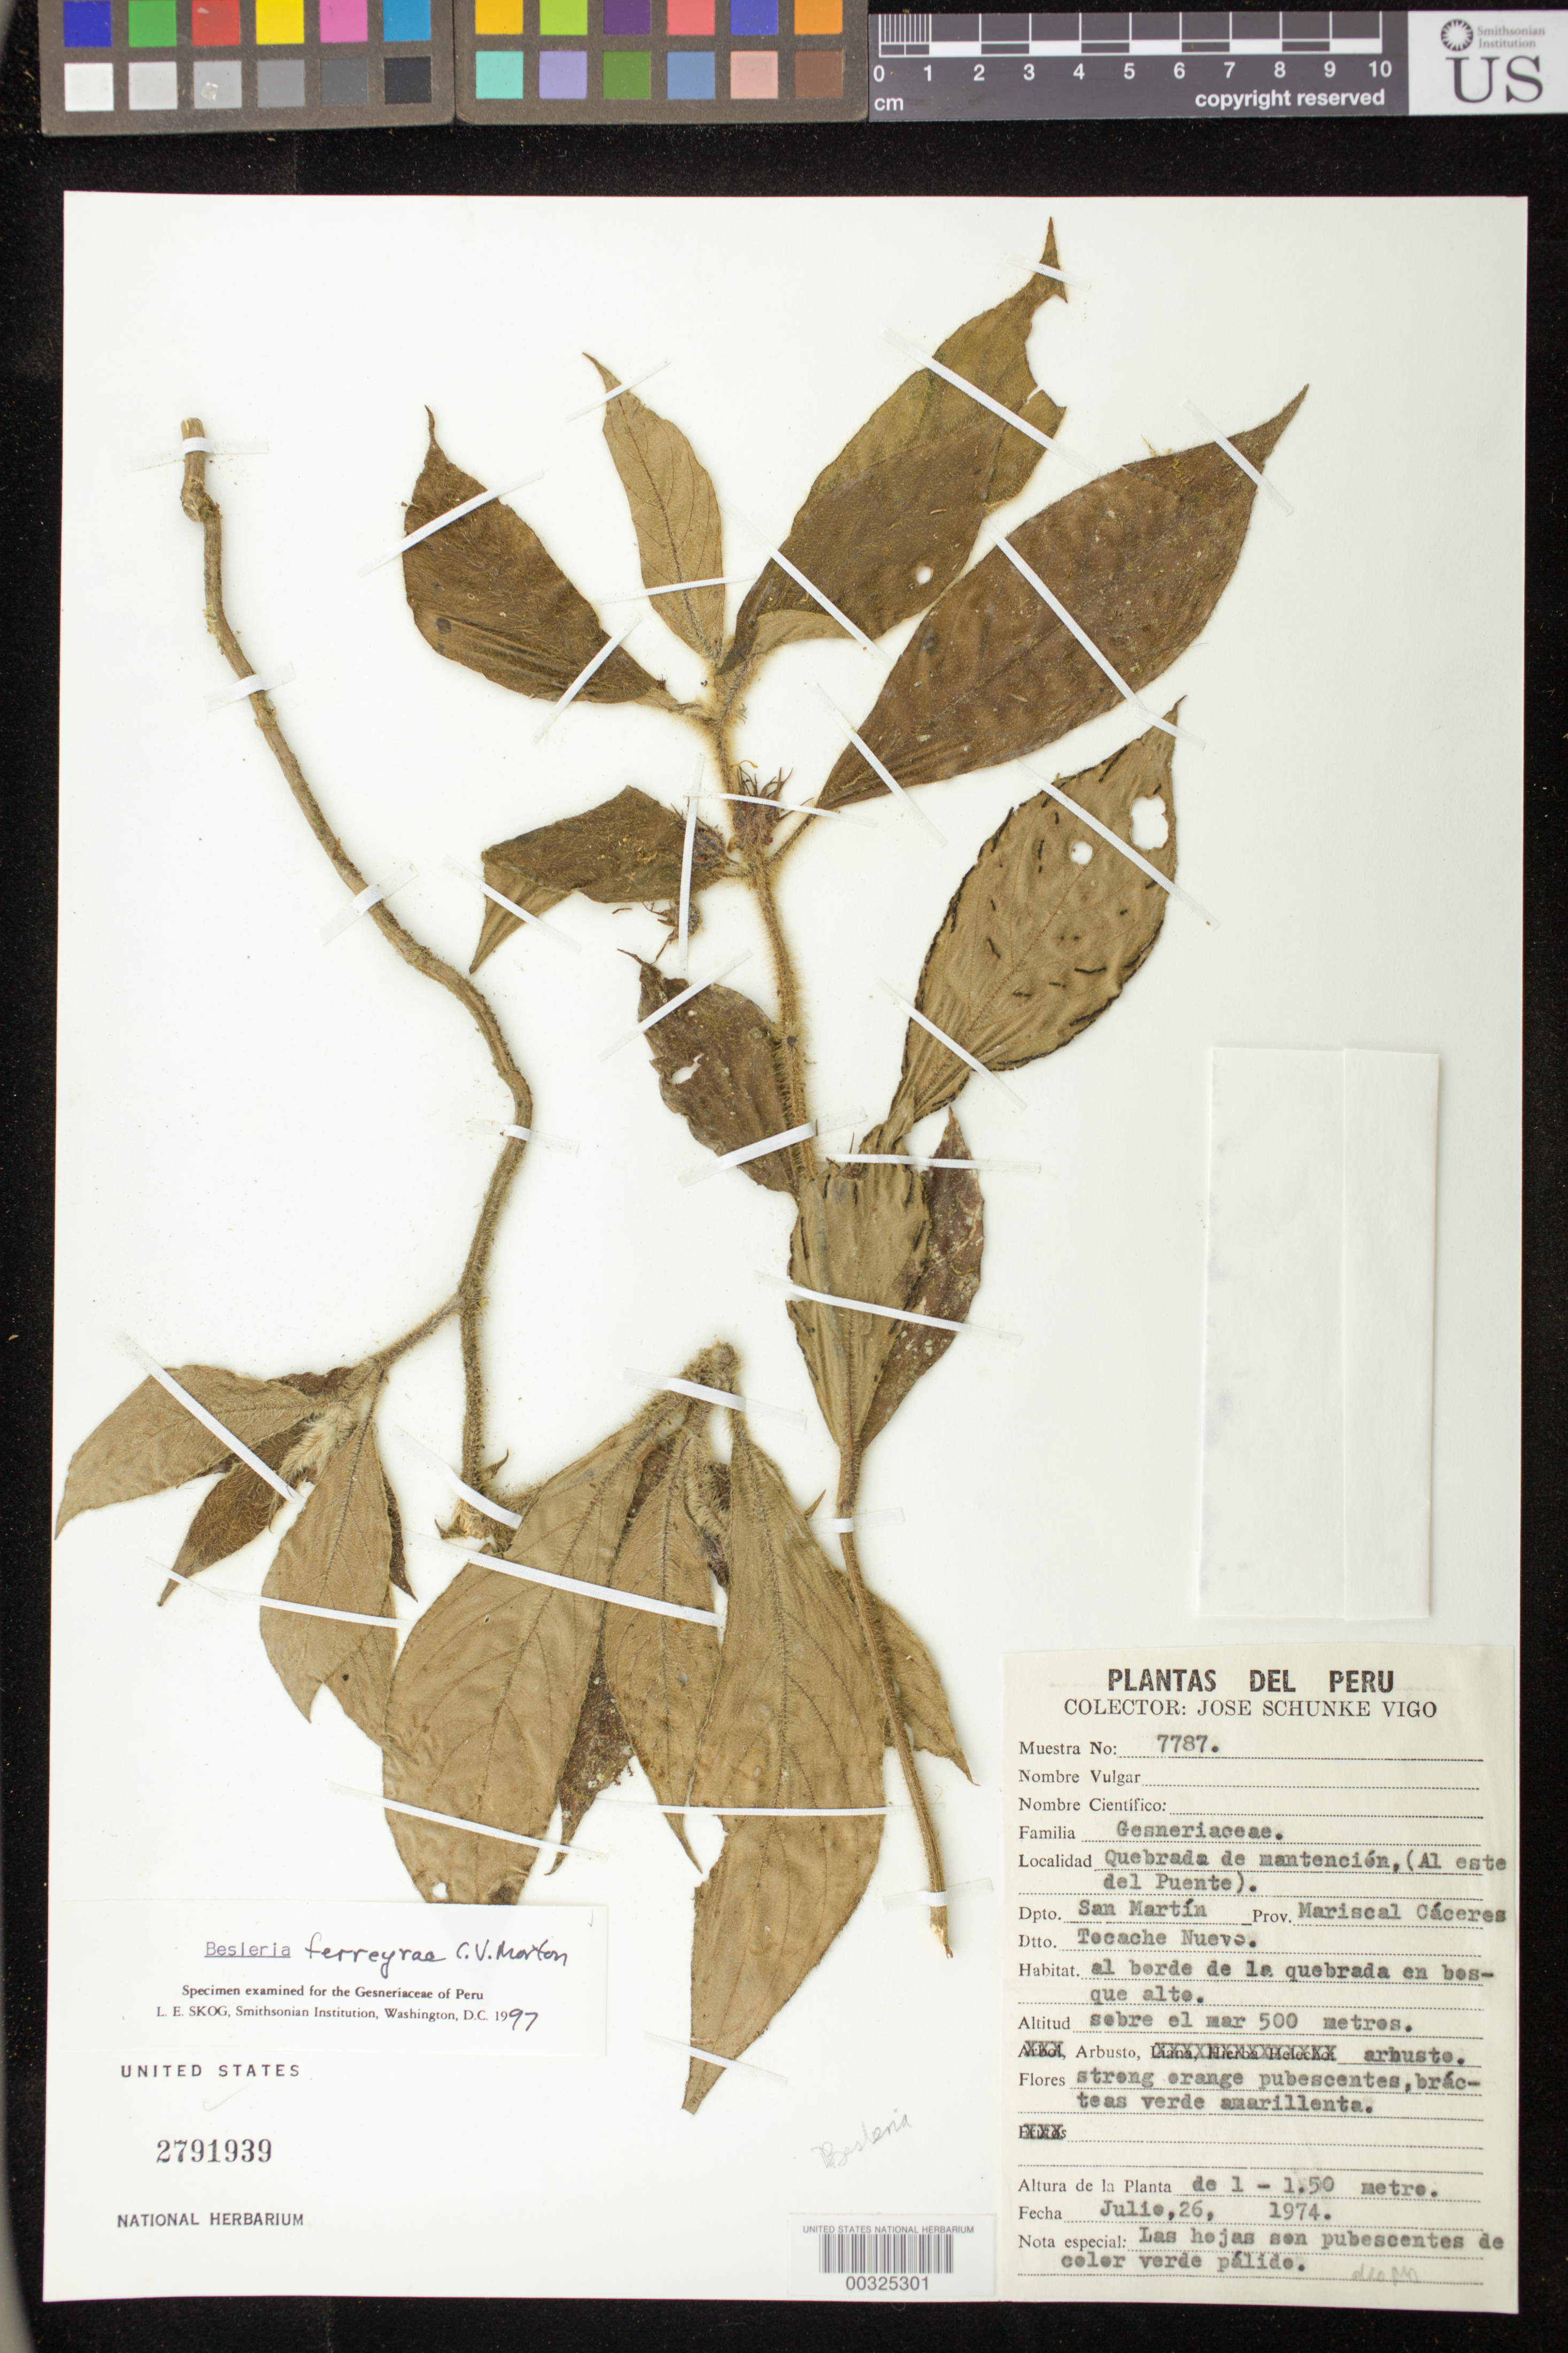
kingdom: Plantae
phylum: Tracheophyta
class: Magnoliopsida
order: Lamiales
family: Gesneriaceae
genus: Besleria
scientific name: Besleria ferreyrae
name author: C.V. Morton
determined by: Skog, Laurence E.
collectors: J. Schunke Vigo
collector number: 7787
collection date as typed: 26 Jul 1974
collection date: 1974-07-26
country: Peru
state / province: San Martín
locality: Prov. Mariscal Cáceres, dtto. Tocache Nuevo; Quebrada de mantención (al este del Puente)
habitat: Al borde de la quebrada en bosque alto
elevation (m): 500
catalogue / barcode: US 2791939